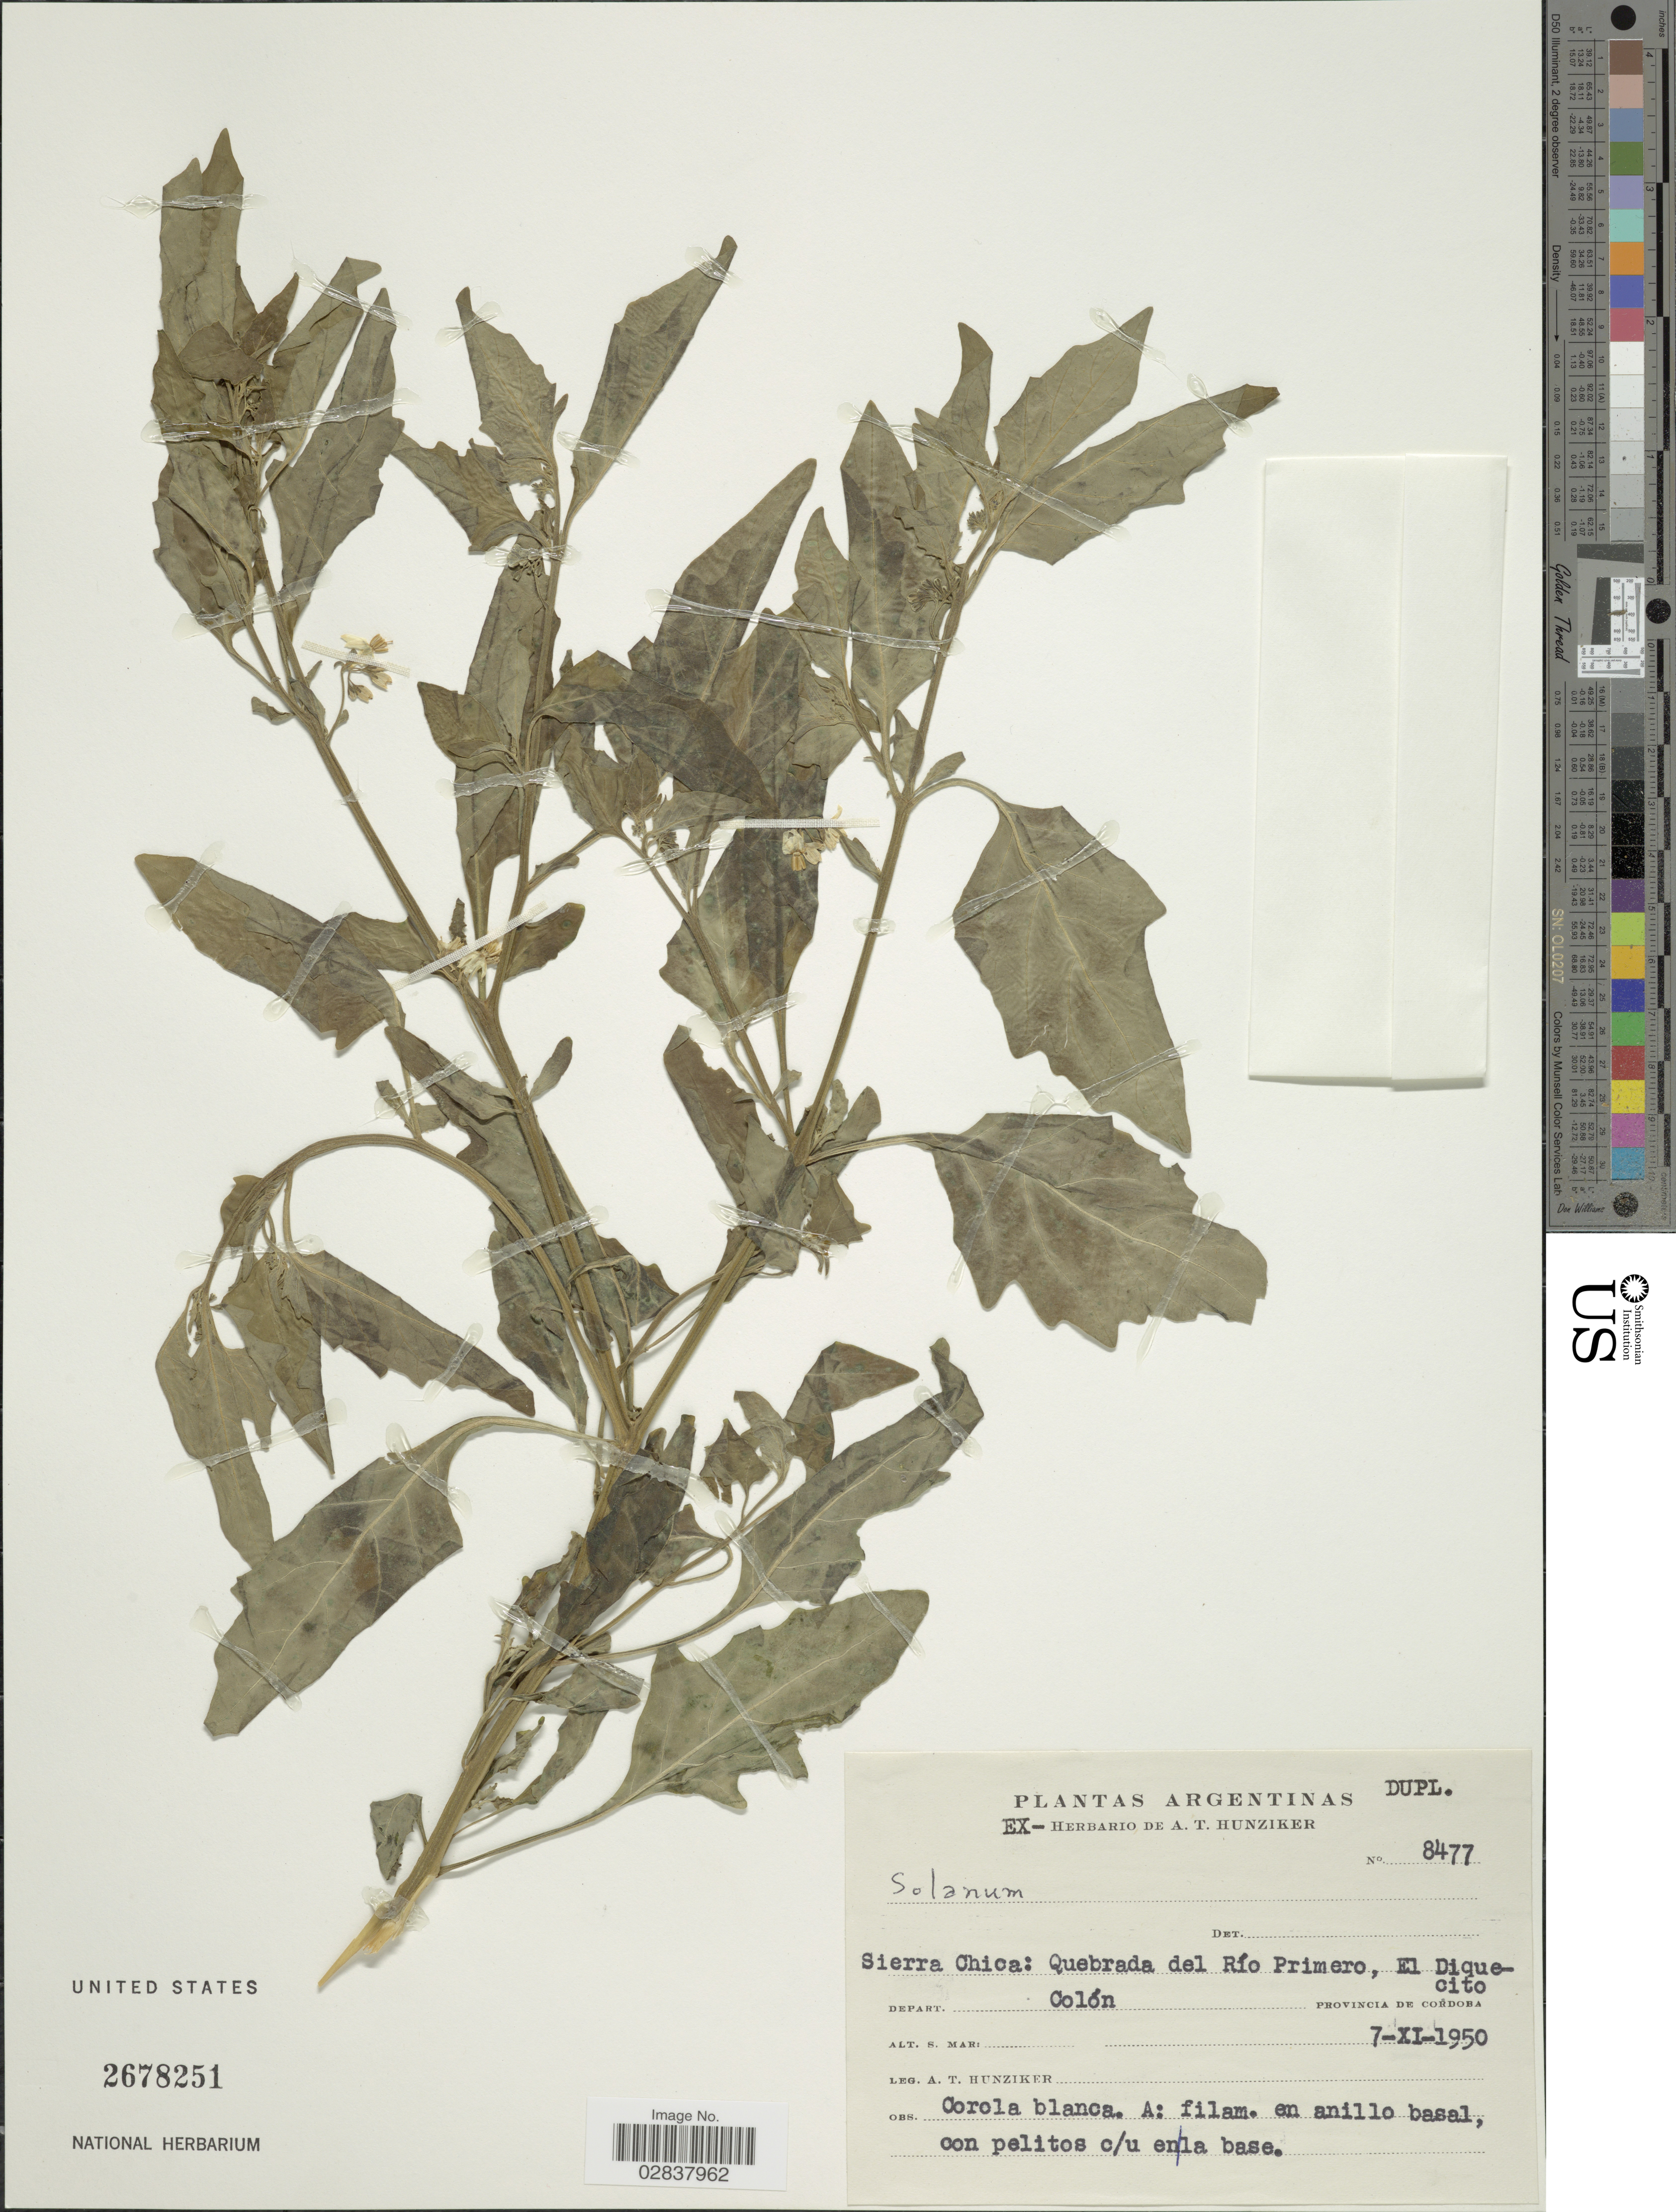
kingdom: Plantae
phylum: Tracheophyta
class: Magnoliopsida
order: Solanales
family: Solanaceae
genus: Solanum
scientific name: Solanum salicifolium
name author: Phil.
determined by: Knapp, S. D.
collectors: A. T. Hunziker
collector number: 8477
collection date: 1950-11-07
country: Argentina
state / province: Cordoba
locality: Sierra Chica: Quebrada del Río Primero, El Diquecito, Depart. Colón.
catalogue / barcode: US 2678251